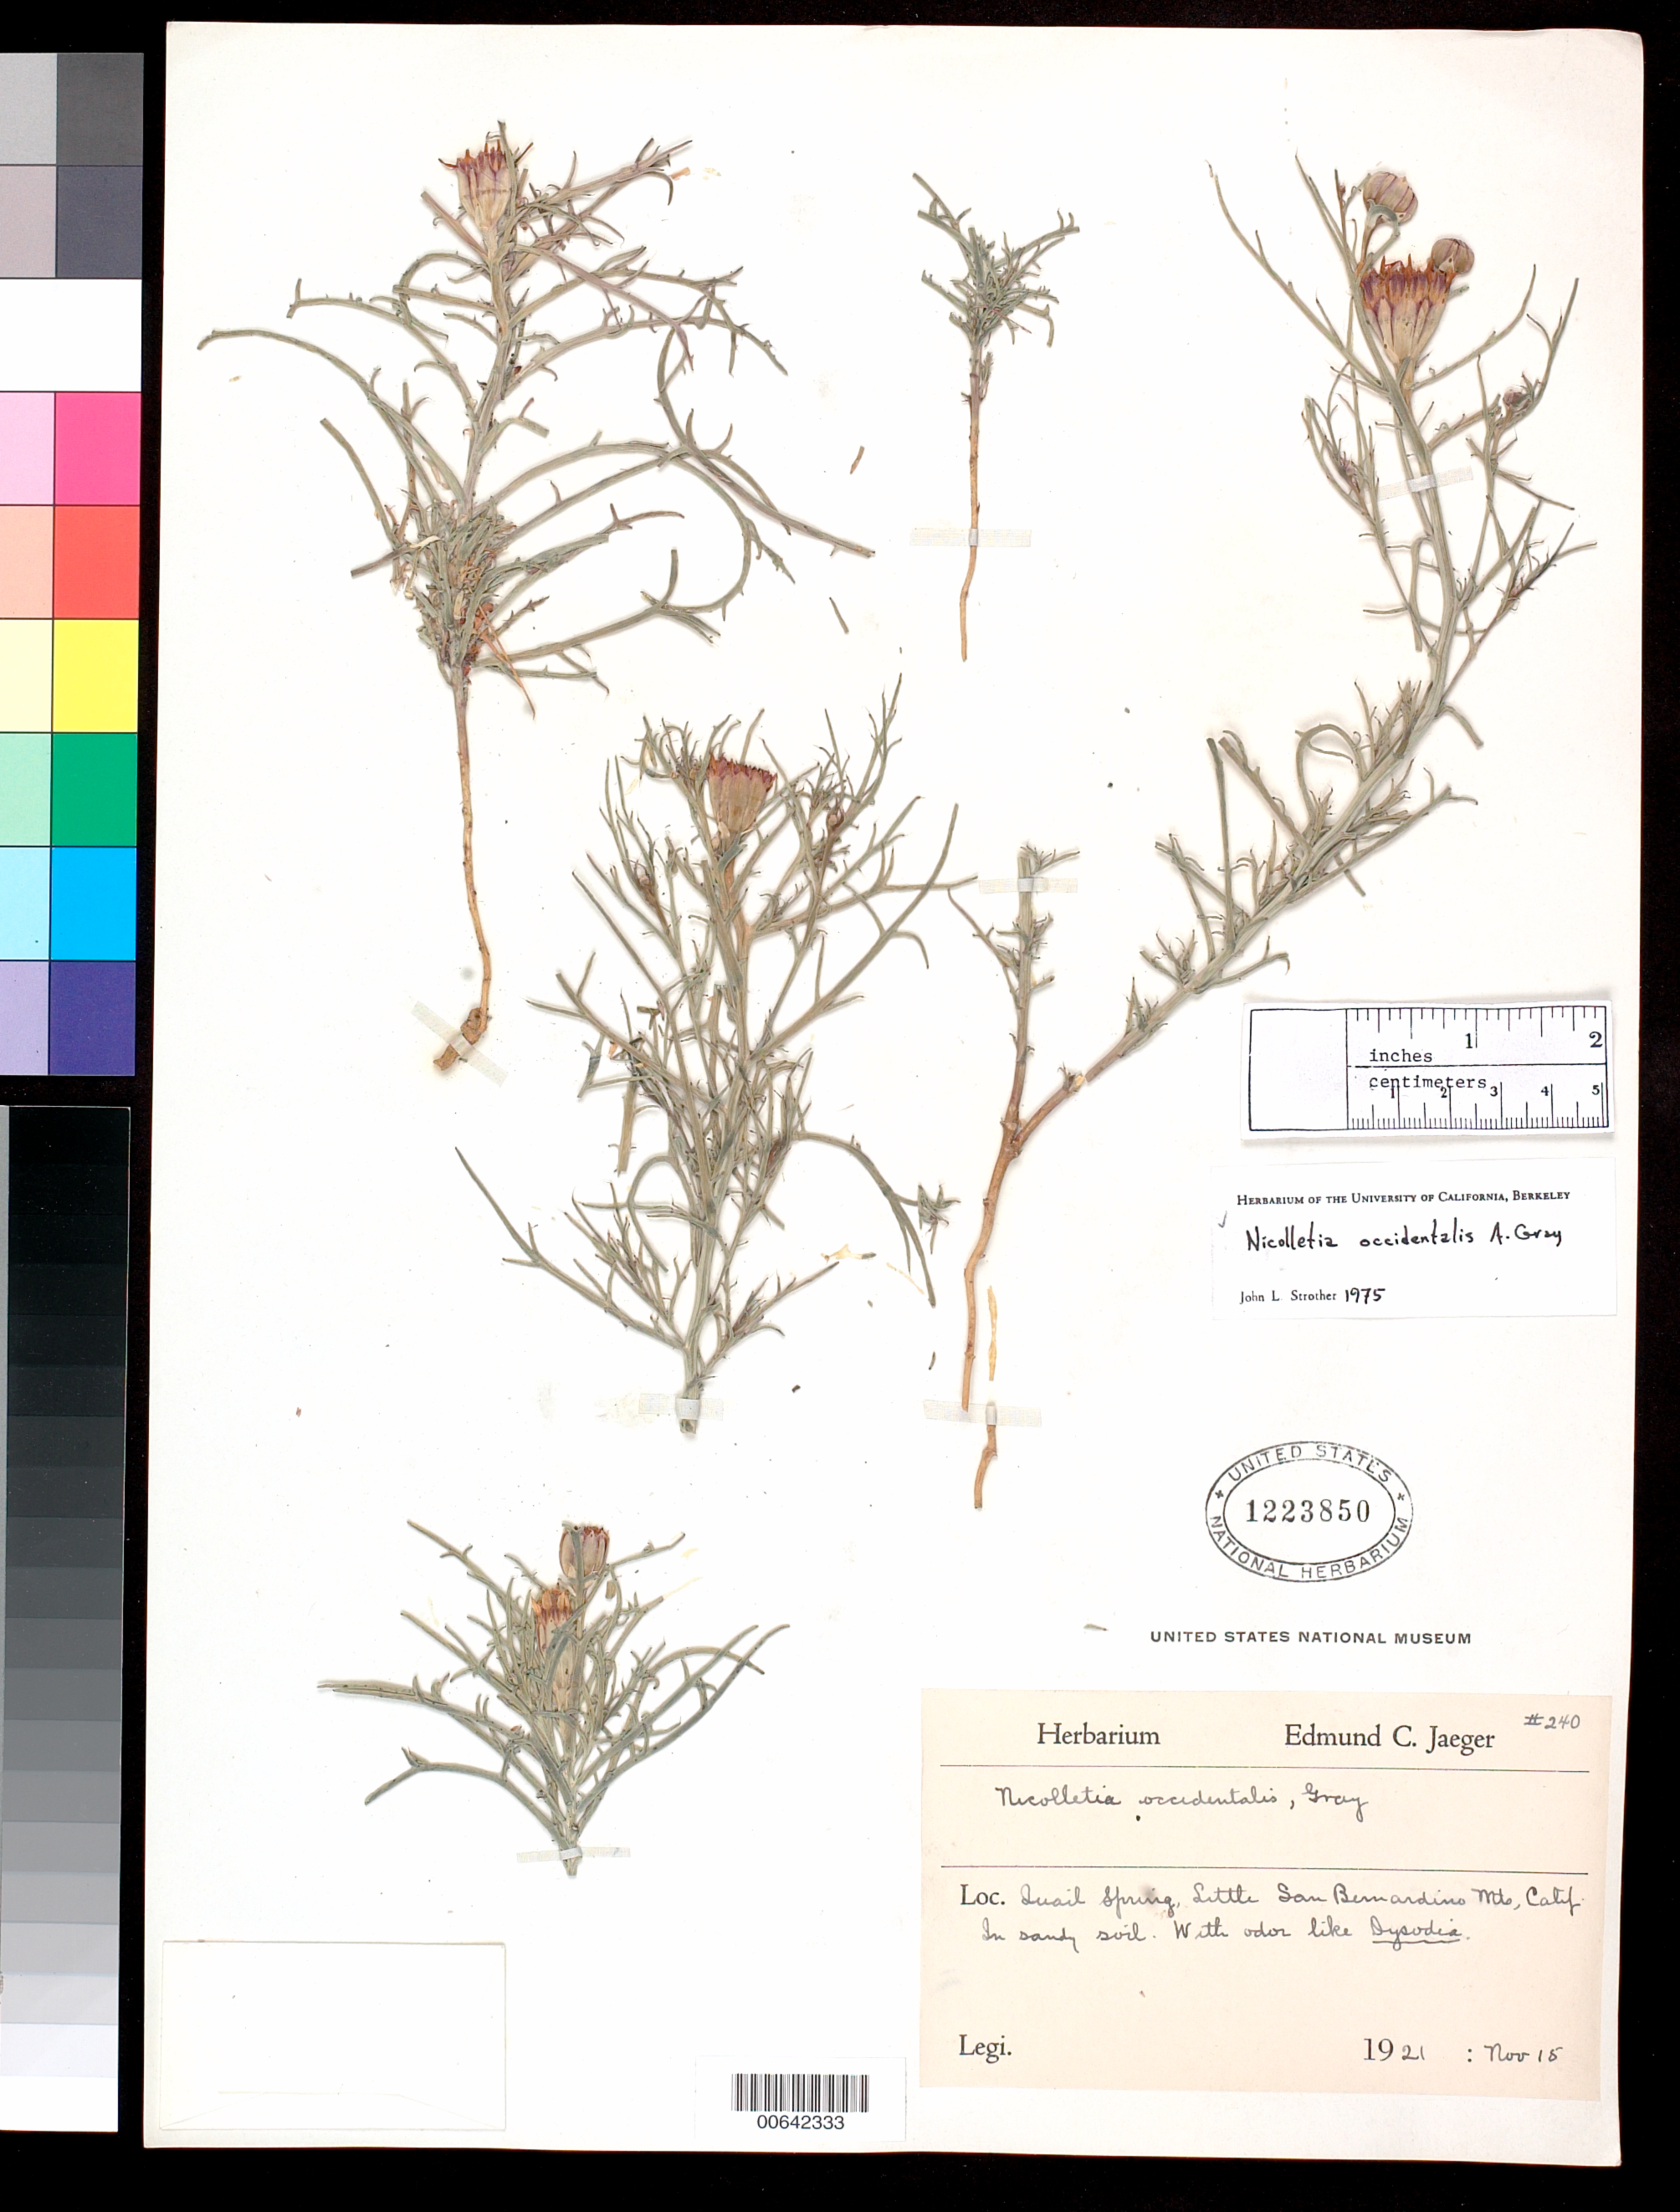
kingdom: Plantae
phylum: Tracheophyta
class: Magnoliopsida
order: Asterales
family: Asteraceae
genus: Nicolletia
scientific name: Nicolletia occidentalis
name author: A. Gray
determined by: Strother, J. L., (UC), University of California Berkeley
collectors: E. Jaeger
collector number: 240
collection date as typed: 15 Nov 1921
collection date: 1921-11-15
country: United States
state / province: California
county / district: San Bernardino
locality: Quail Springs, Little San Bernardino Mts.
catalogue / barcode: US 1223850